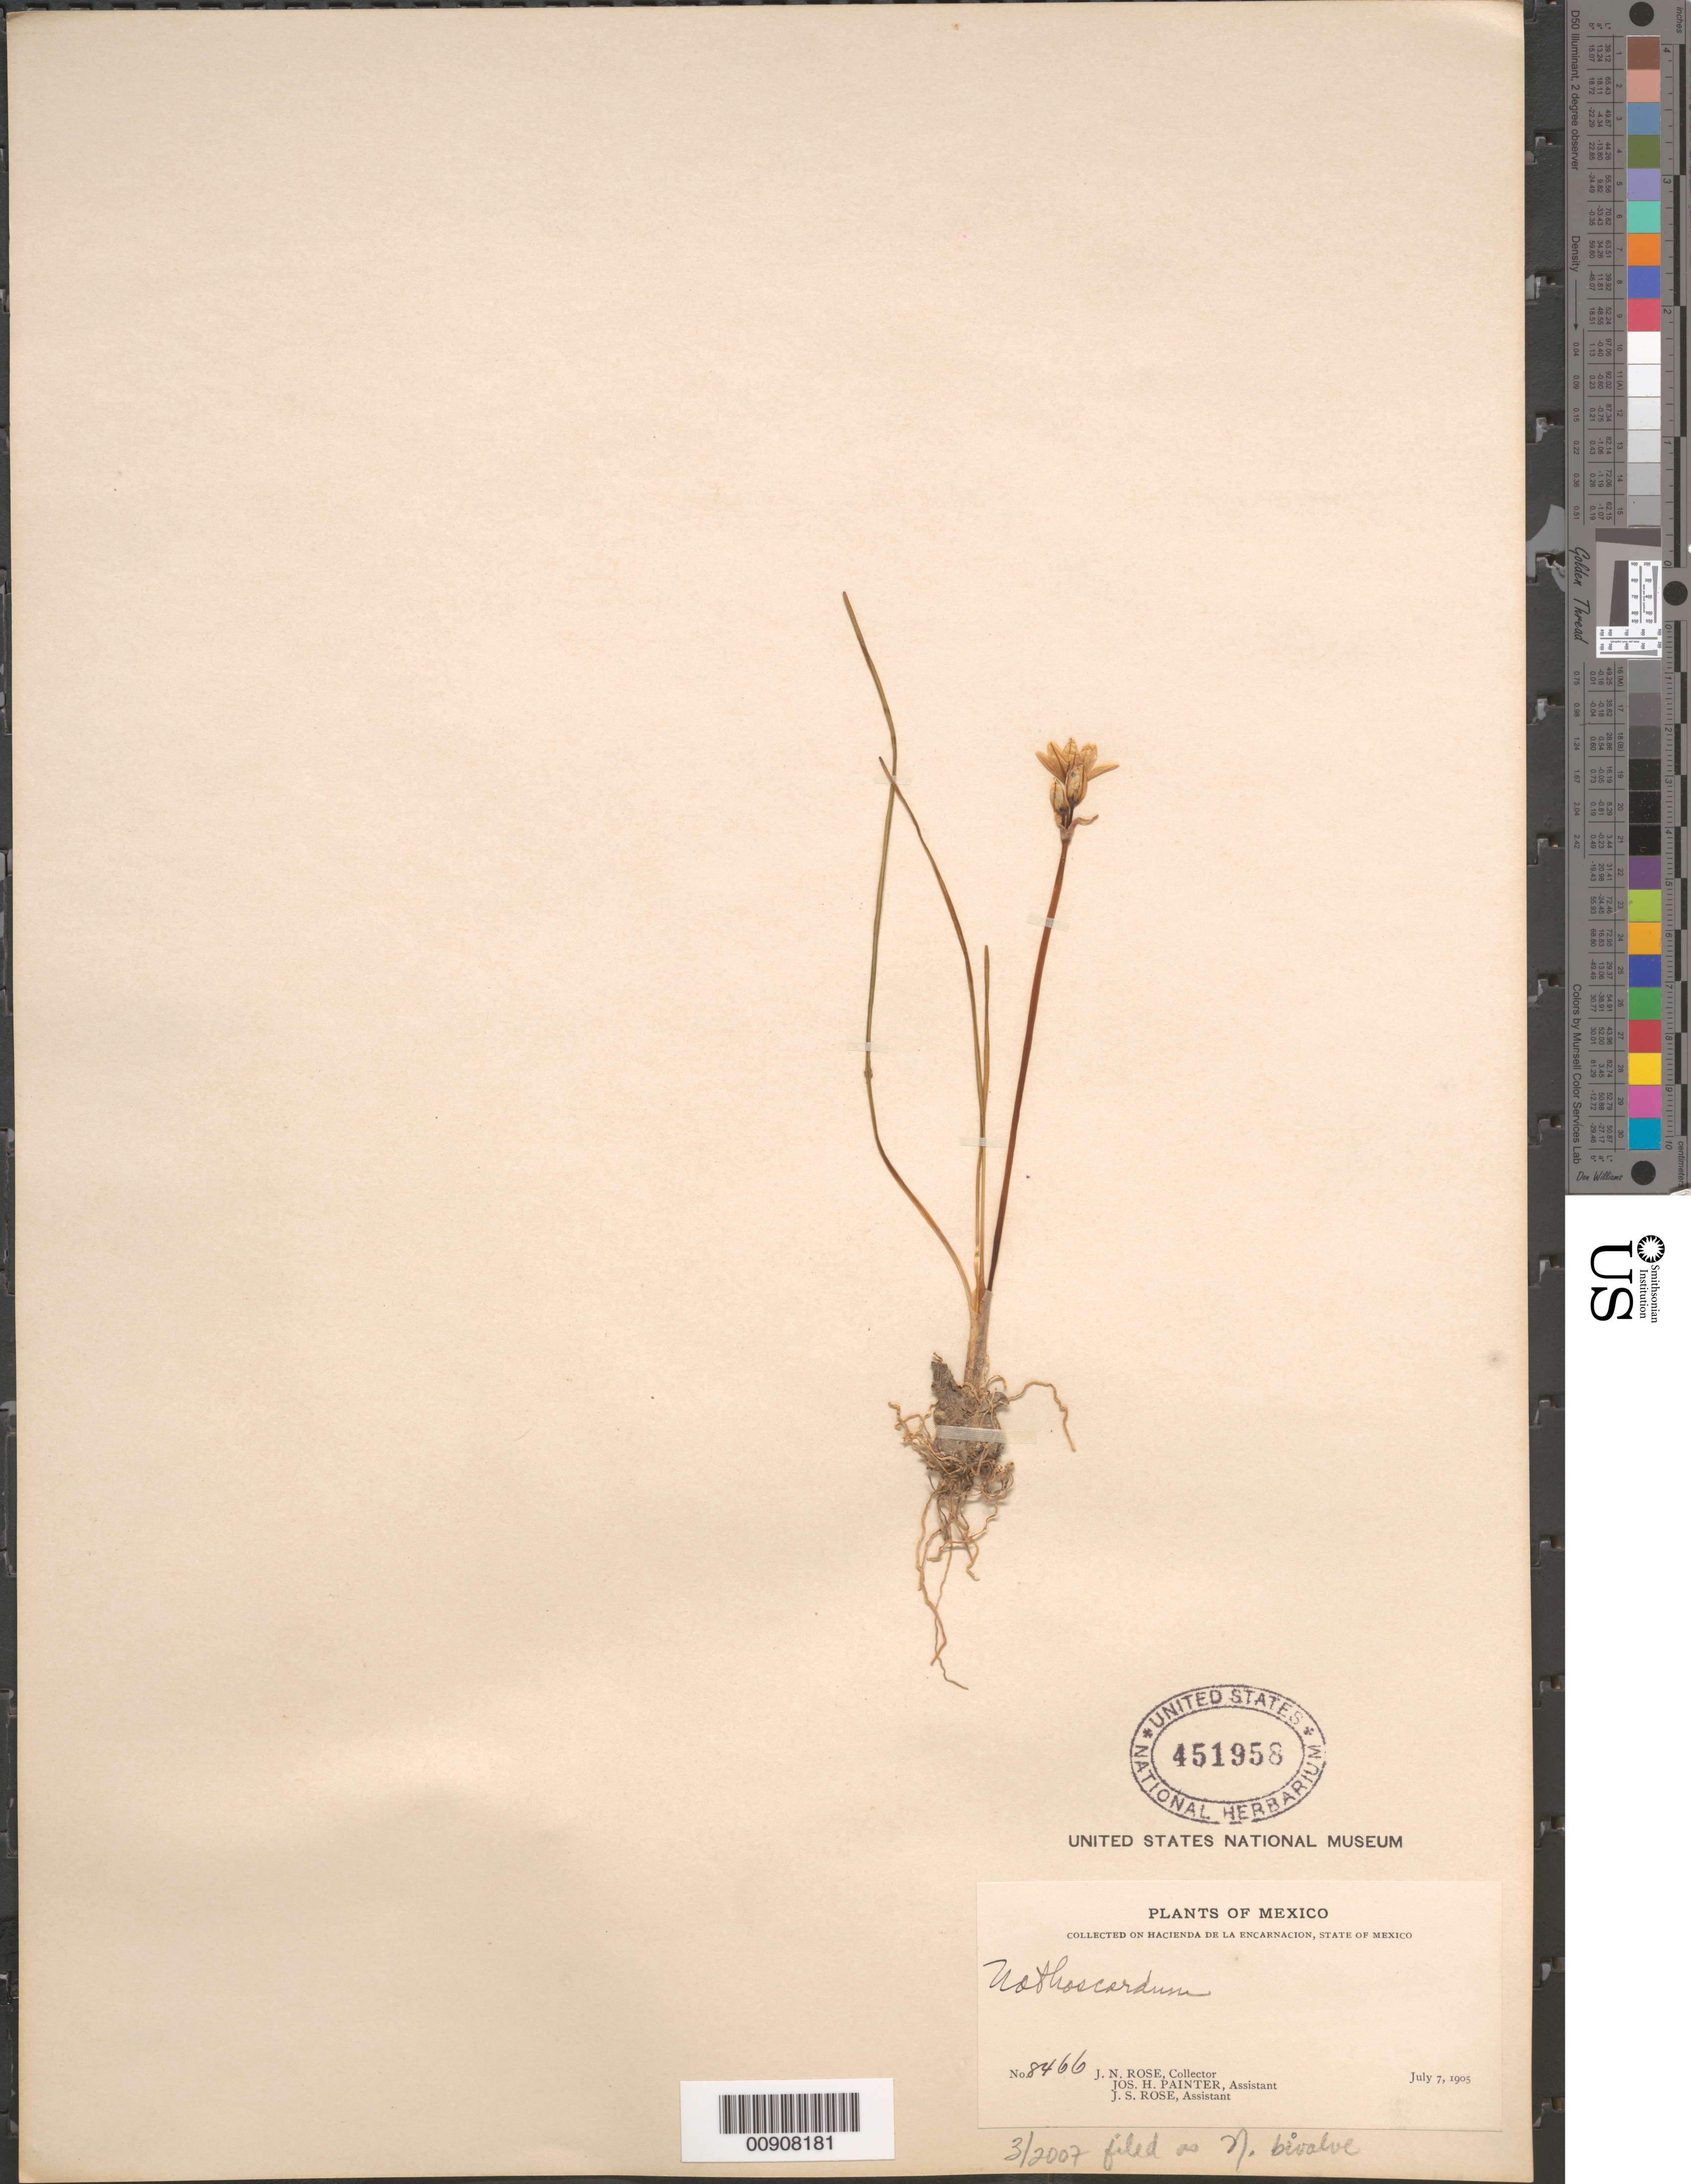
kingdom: Plantae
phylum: Tracheophyta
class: Liliopsida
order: Asparagales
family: Amaryllidaceae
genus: Nothoscordum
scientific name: Nothoscordum bivalve var. bivalve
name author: (L.) Britton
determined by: Strong, M. T., (US), Smithsonian Institution - National Museum of Natural History (UNITED STATES)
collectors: J. N. Rose, J. H. Painter & J. S. Rose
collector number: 8466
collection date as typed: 07 Jul 1905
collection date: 1905-07-07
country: Mexico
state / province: México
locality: Hacienda de la Encarnación, State of México.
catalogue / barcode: US 451958